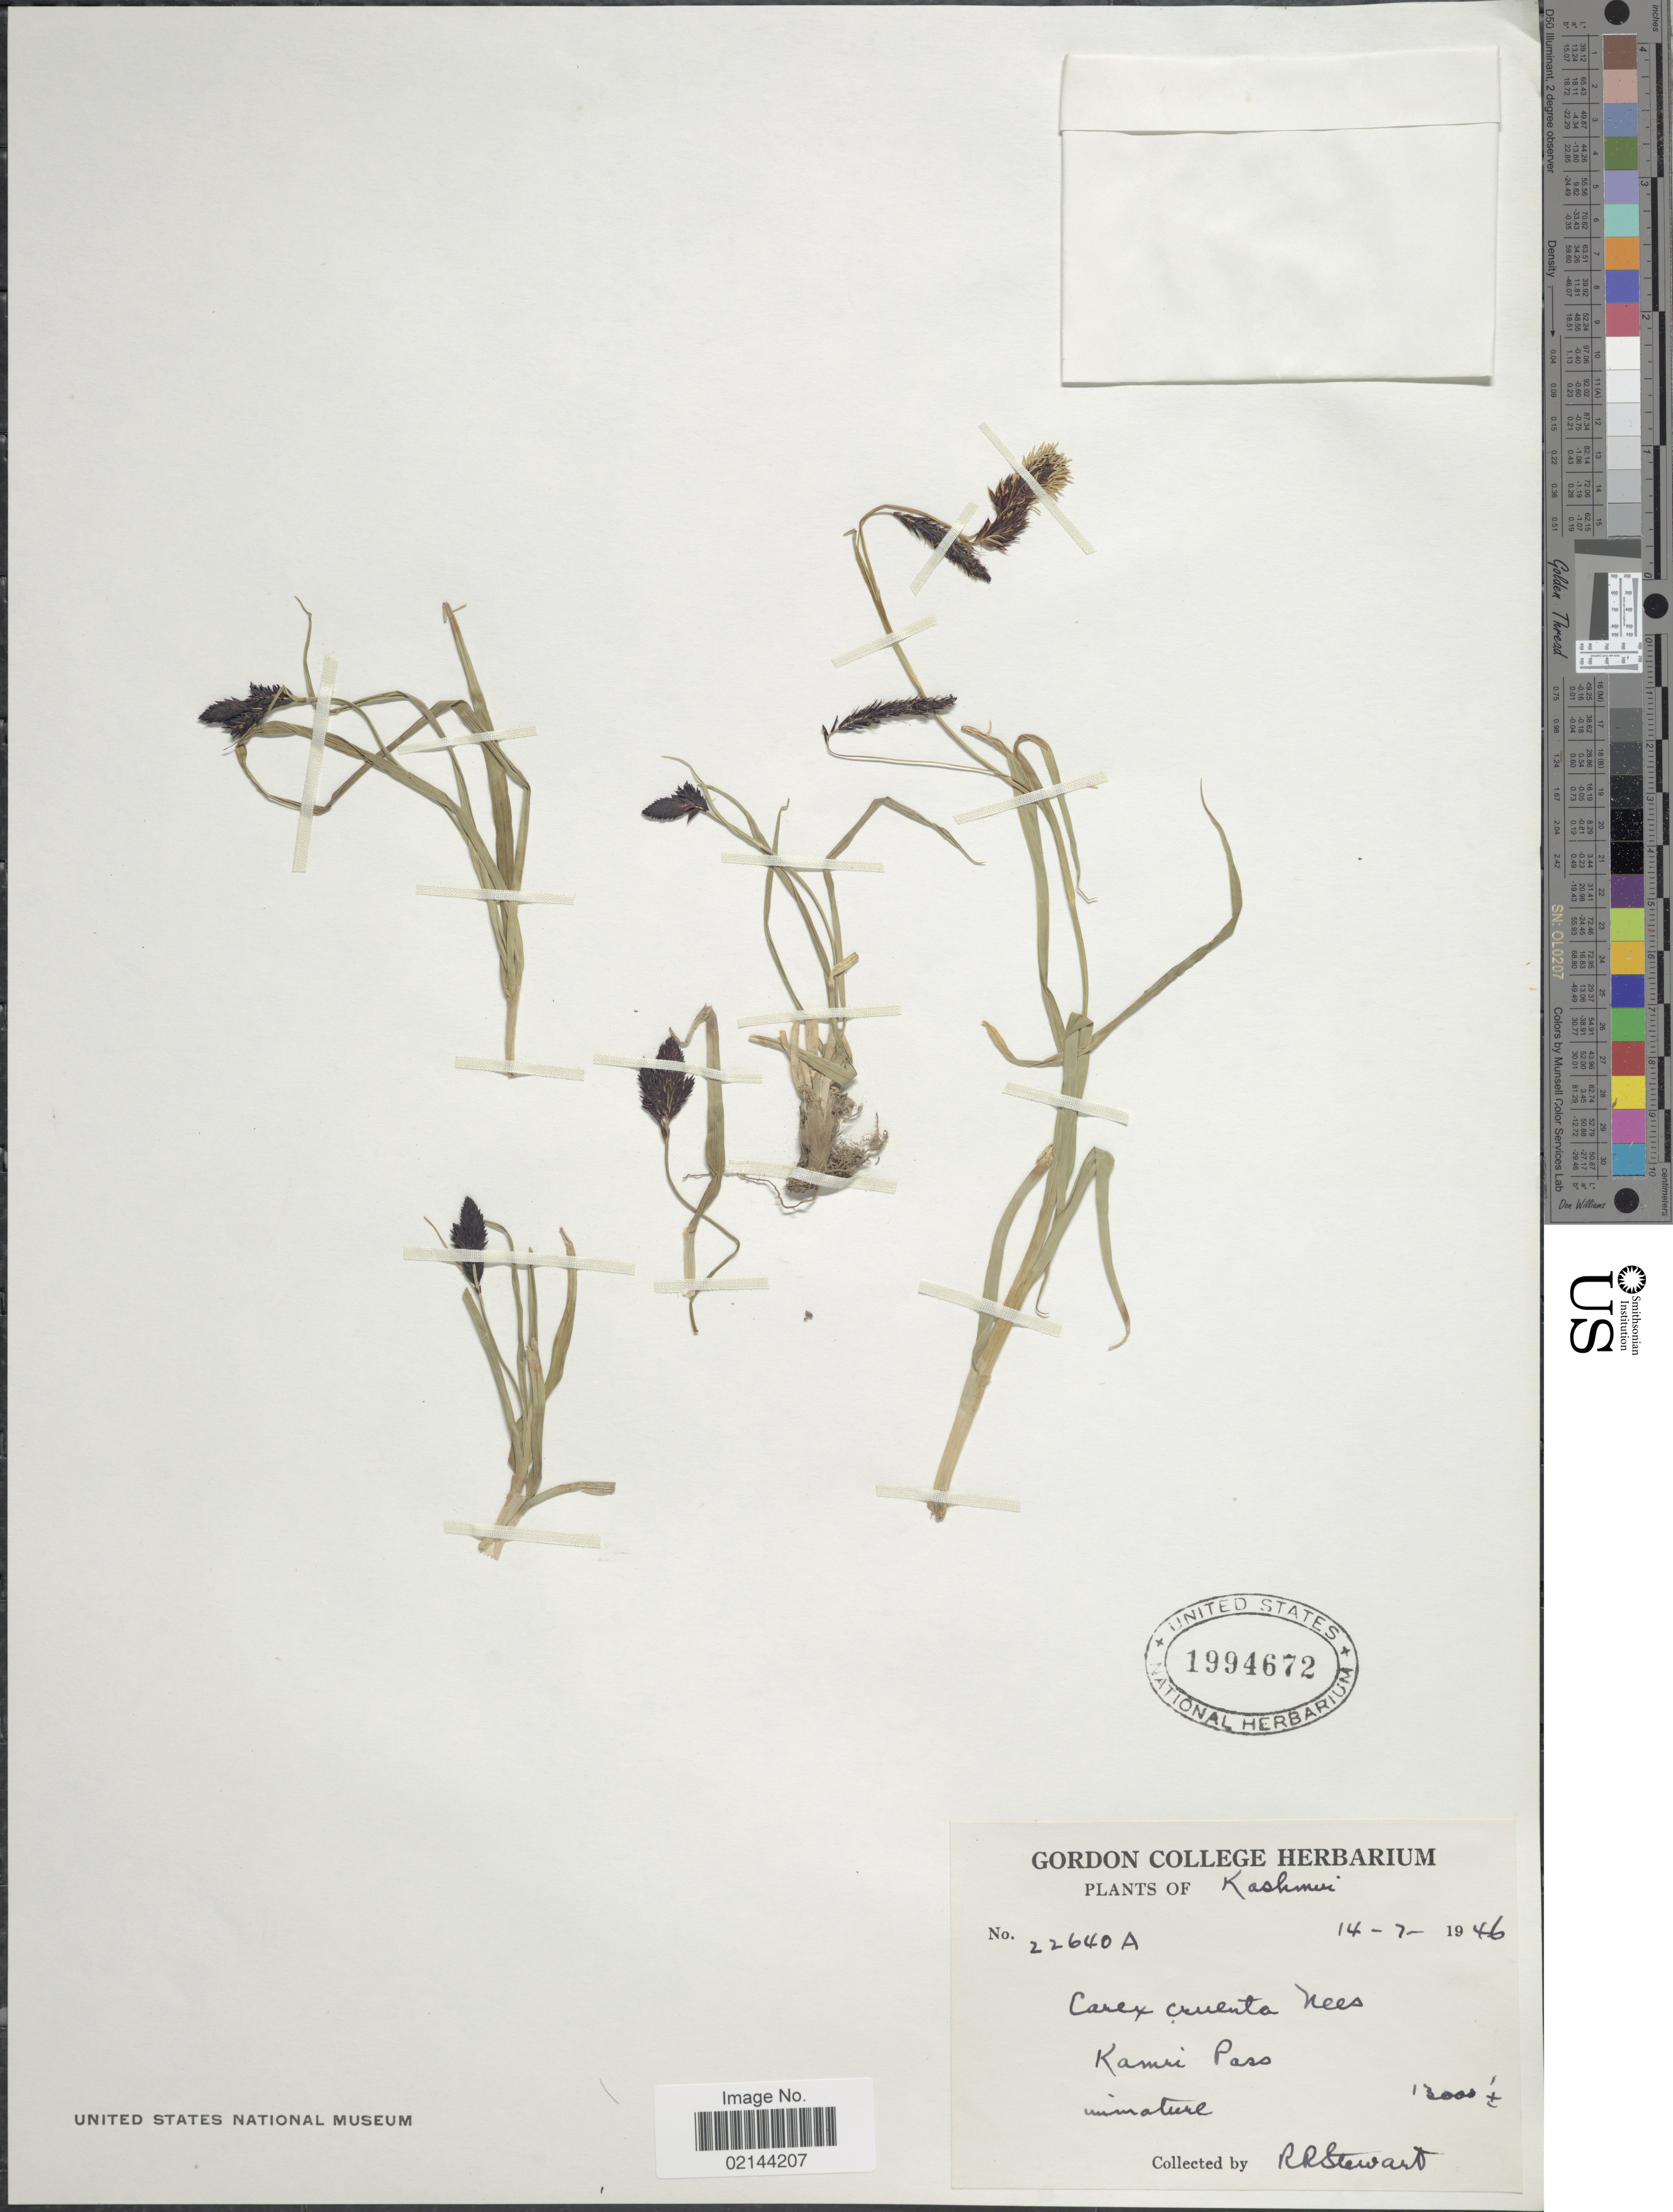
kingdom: Plantae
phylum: Tracheophyta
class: Liliopsida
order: Poales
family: Cyperaceae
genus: Carex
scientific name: Carex cruenta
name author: Nees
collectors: R. R. Stewart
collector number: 22640A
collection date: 1946-07-14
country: India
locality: Kashmir, Kamri Pass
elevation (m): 3962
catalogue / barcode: US 1994672